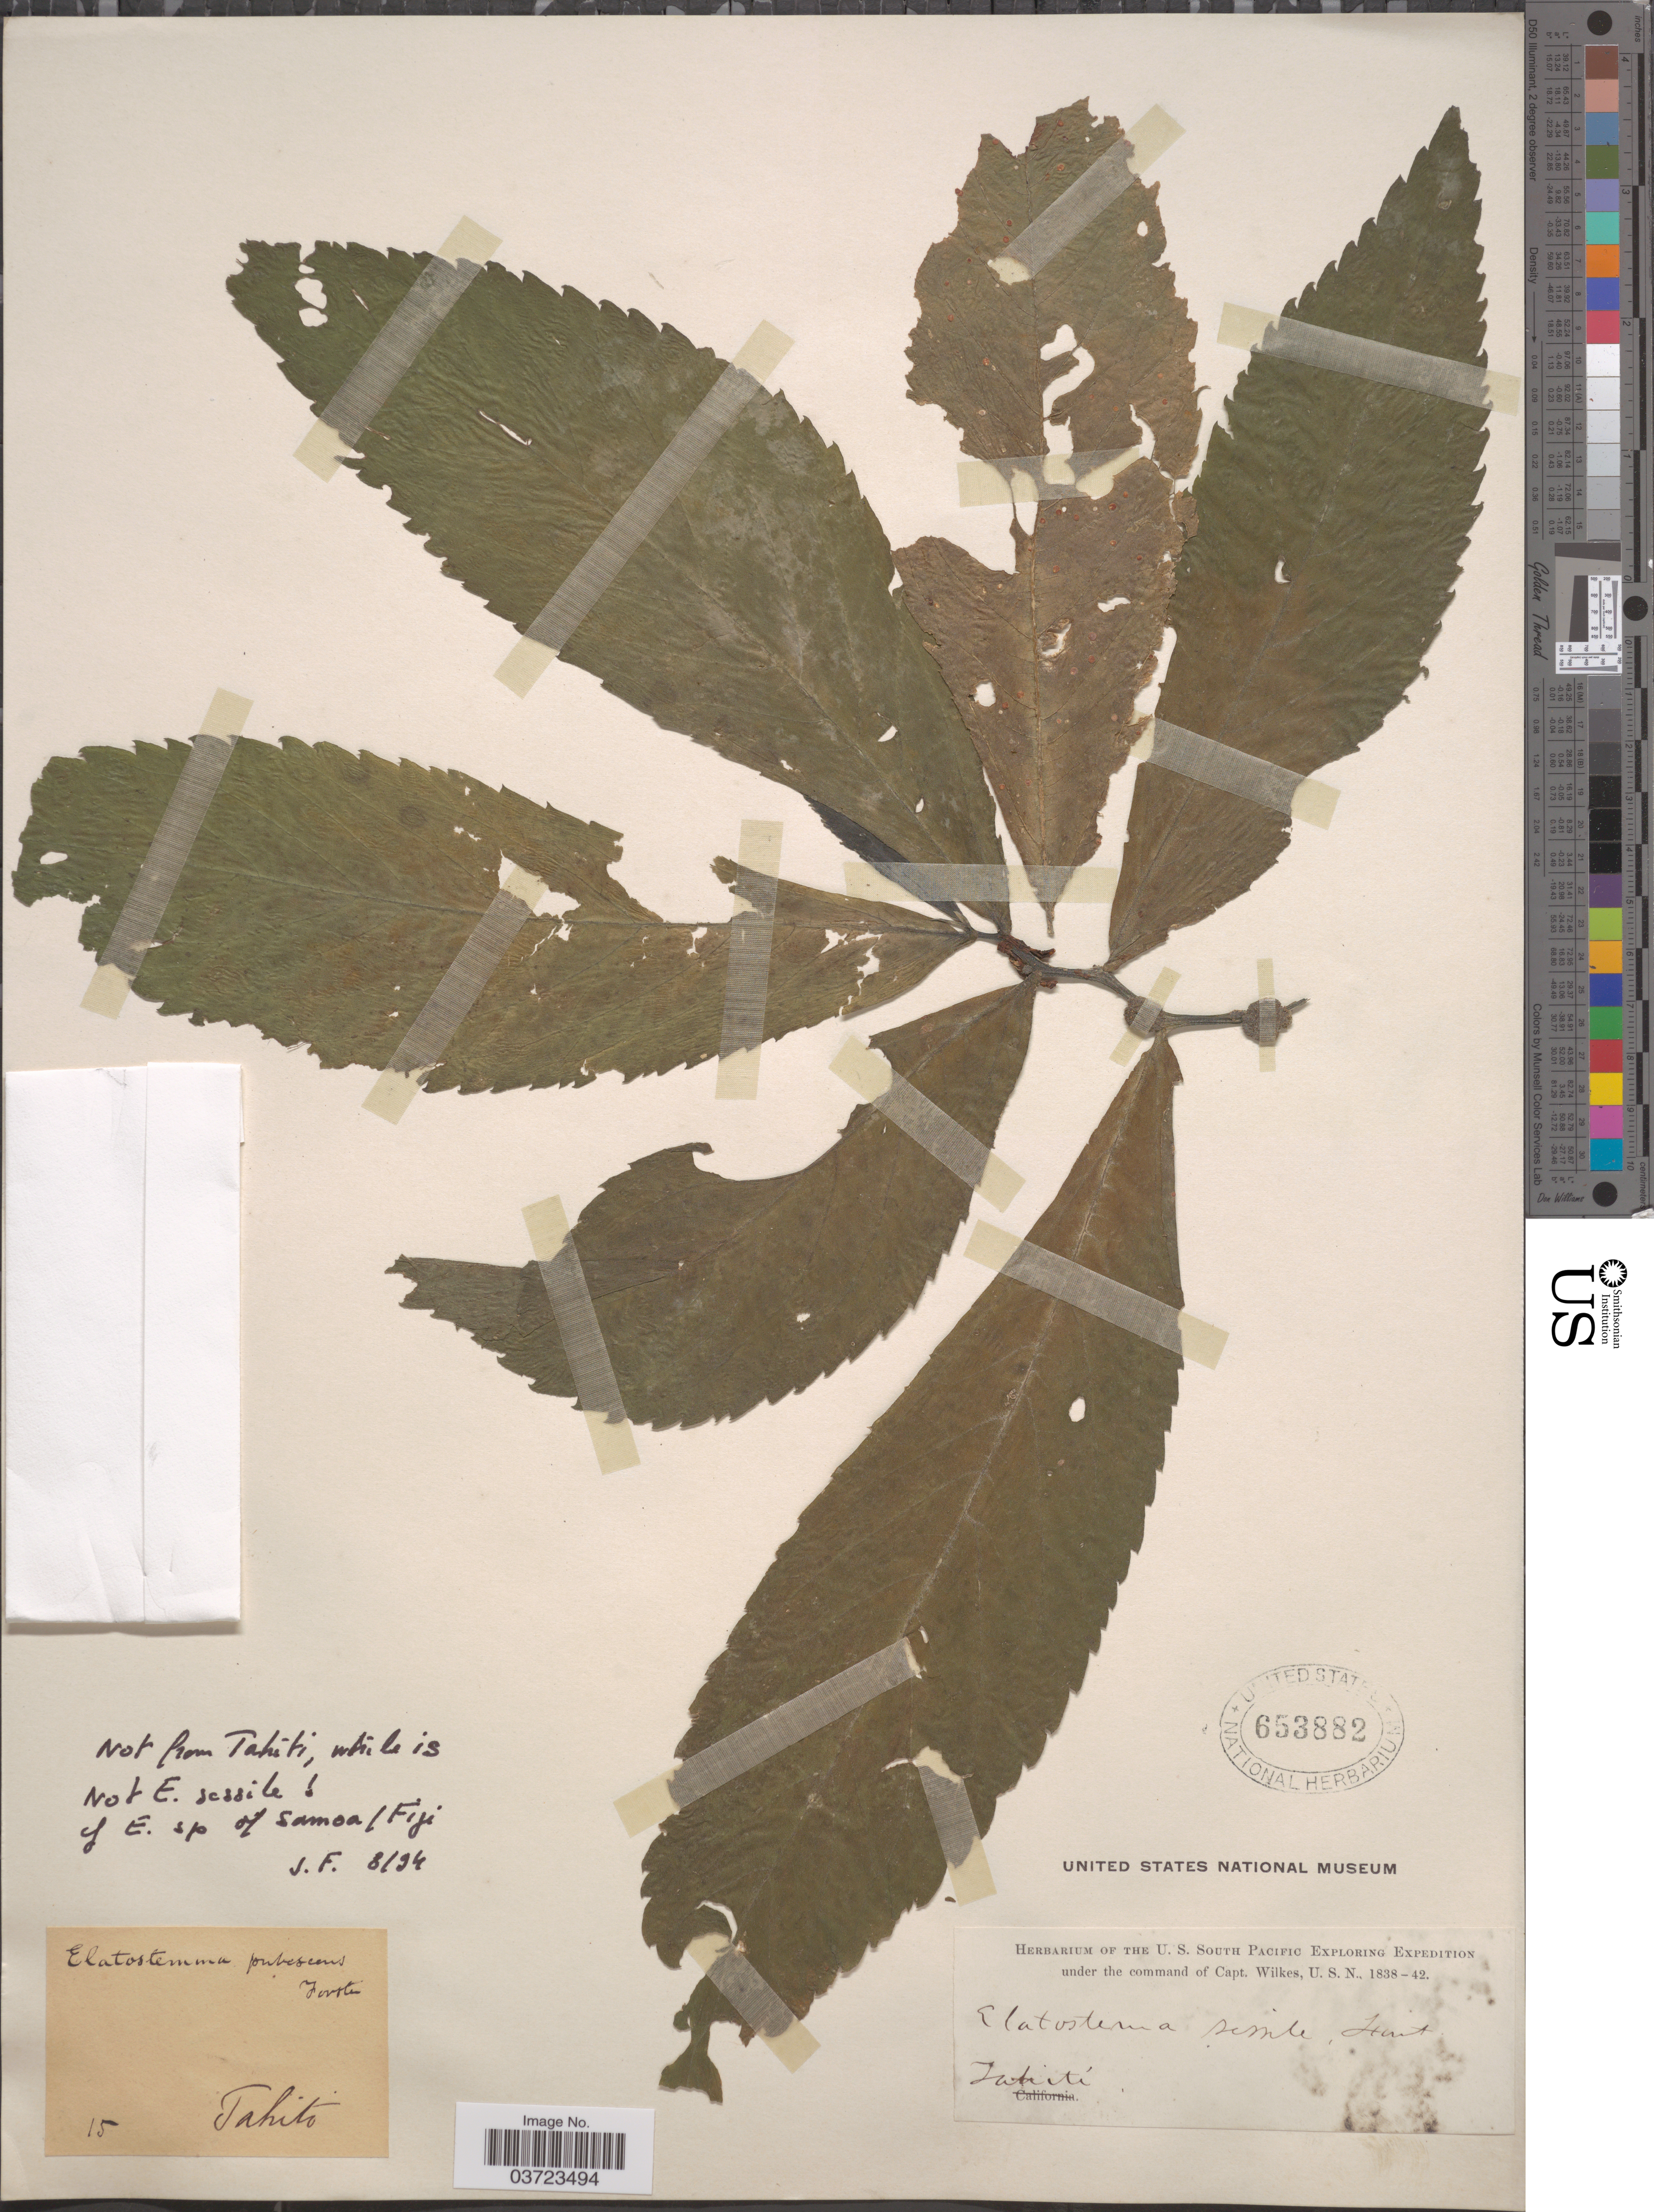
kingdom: Plantae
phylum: Tracheophyta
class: Magnoliopsida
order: Rosales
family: Urticaceae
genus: Elatostema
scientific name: Elatostema sp.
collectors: Wilkes Explor. Exped.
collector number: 15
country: French Polynesia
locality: Tahiti.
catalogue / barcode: US 653882